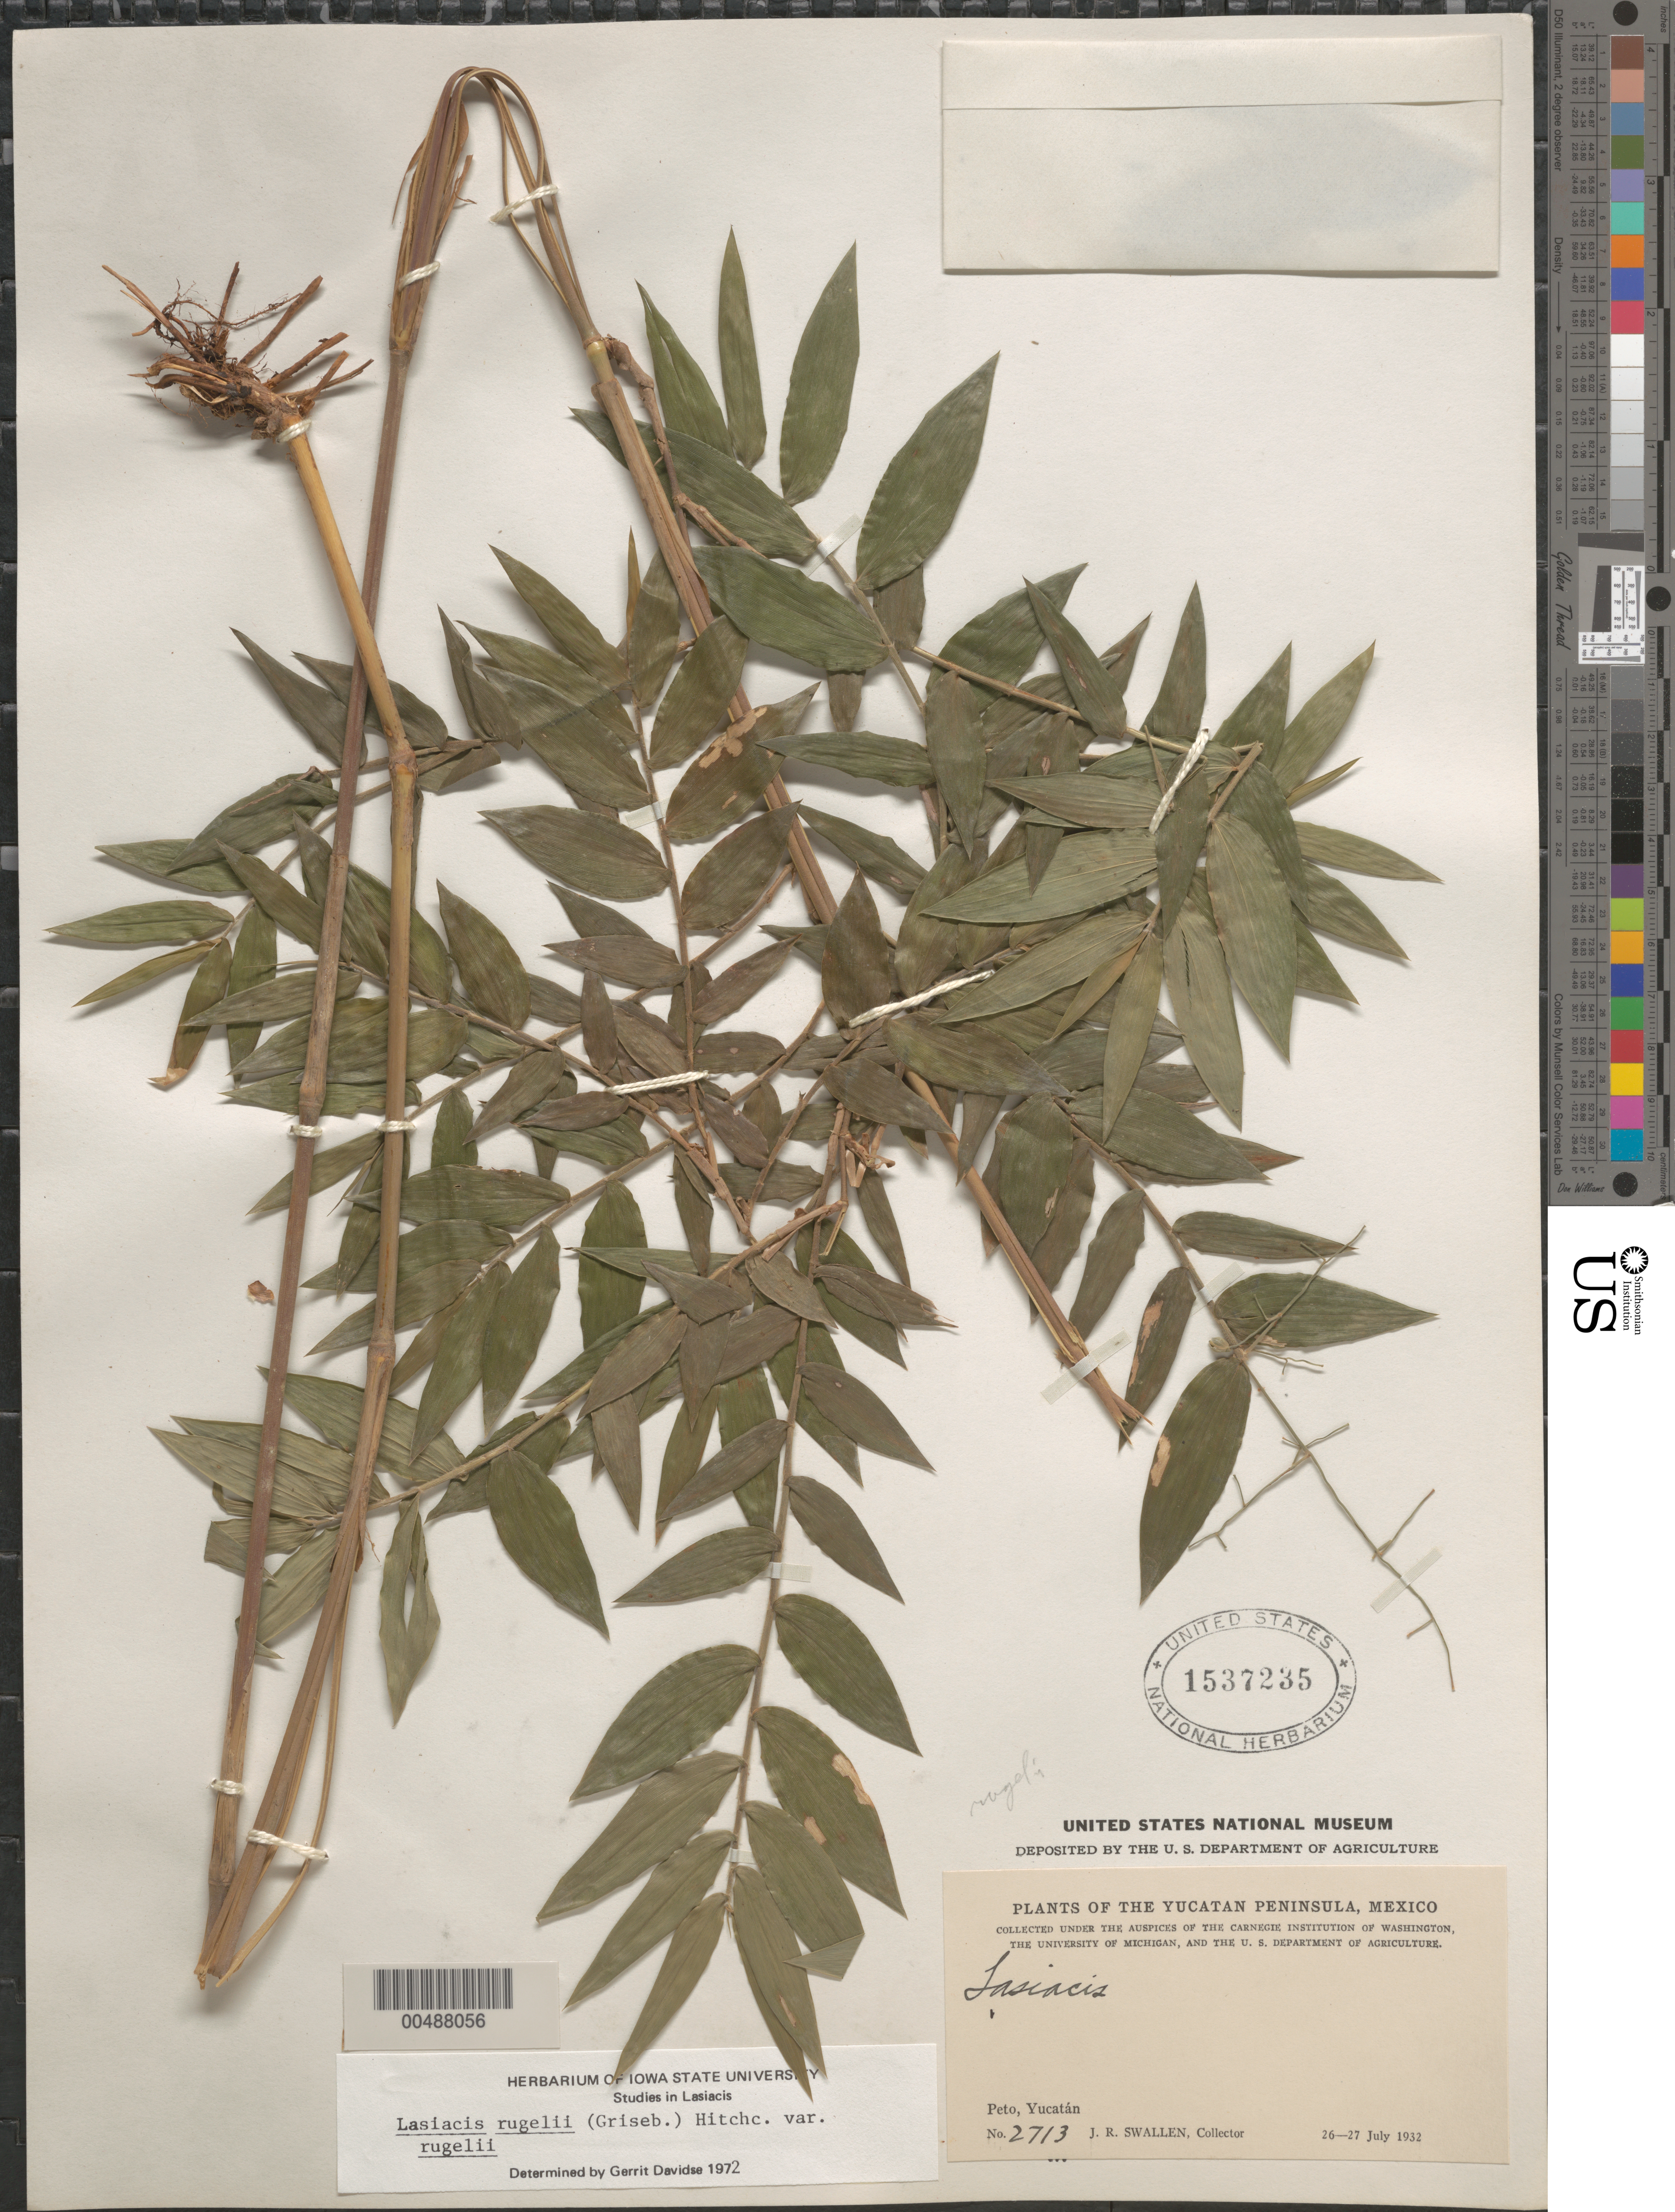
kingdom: Plantae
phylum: Tracheophyta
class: Liliopsida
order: Poales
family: Poaceae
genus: Lasiacis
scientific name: Lasiacis rugelii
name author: (Griseb.) Hitchc.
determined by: Davidse, Gerrit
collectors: J. R. Swallen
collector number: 2713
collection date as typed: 26 Jul 1932 to 27 Jul 1932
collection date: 1932-07-26/1932-07-27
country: Mexico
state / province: Yucatan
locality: Yucatan Peninsula, Peto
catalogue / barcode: US 1537235